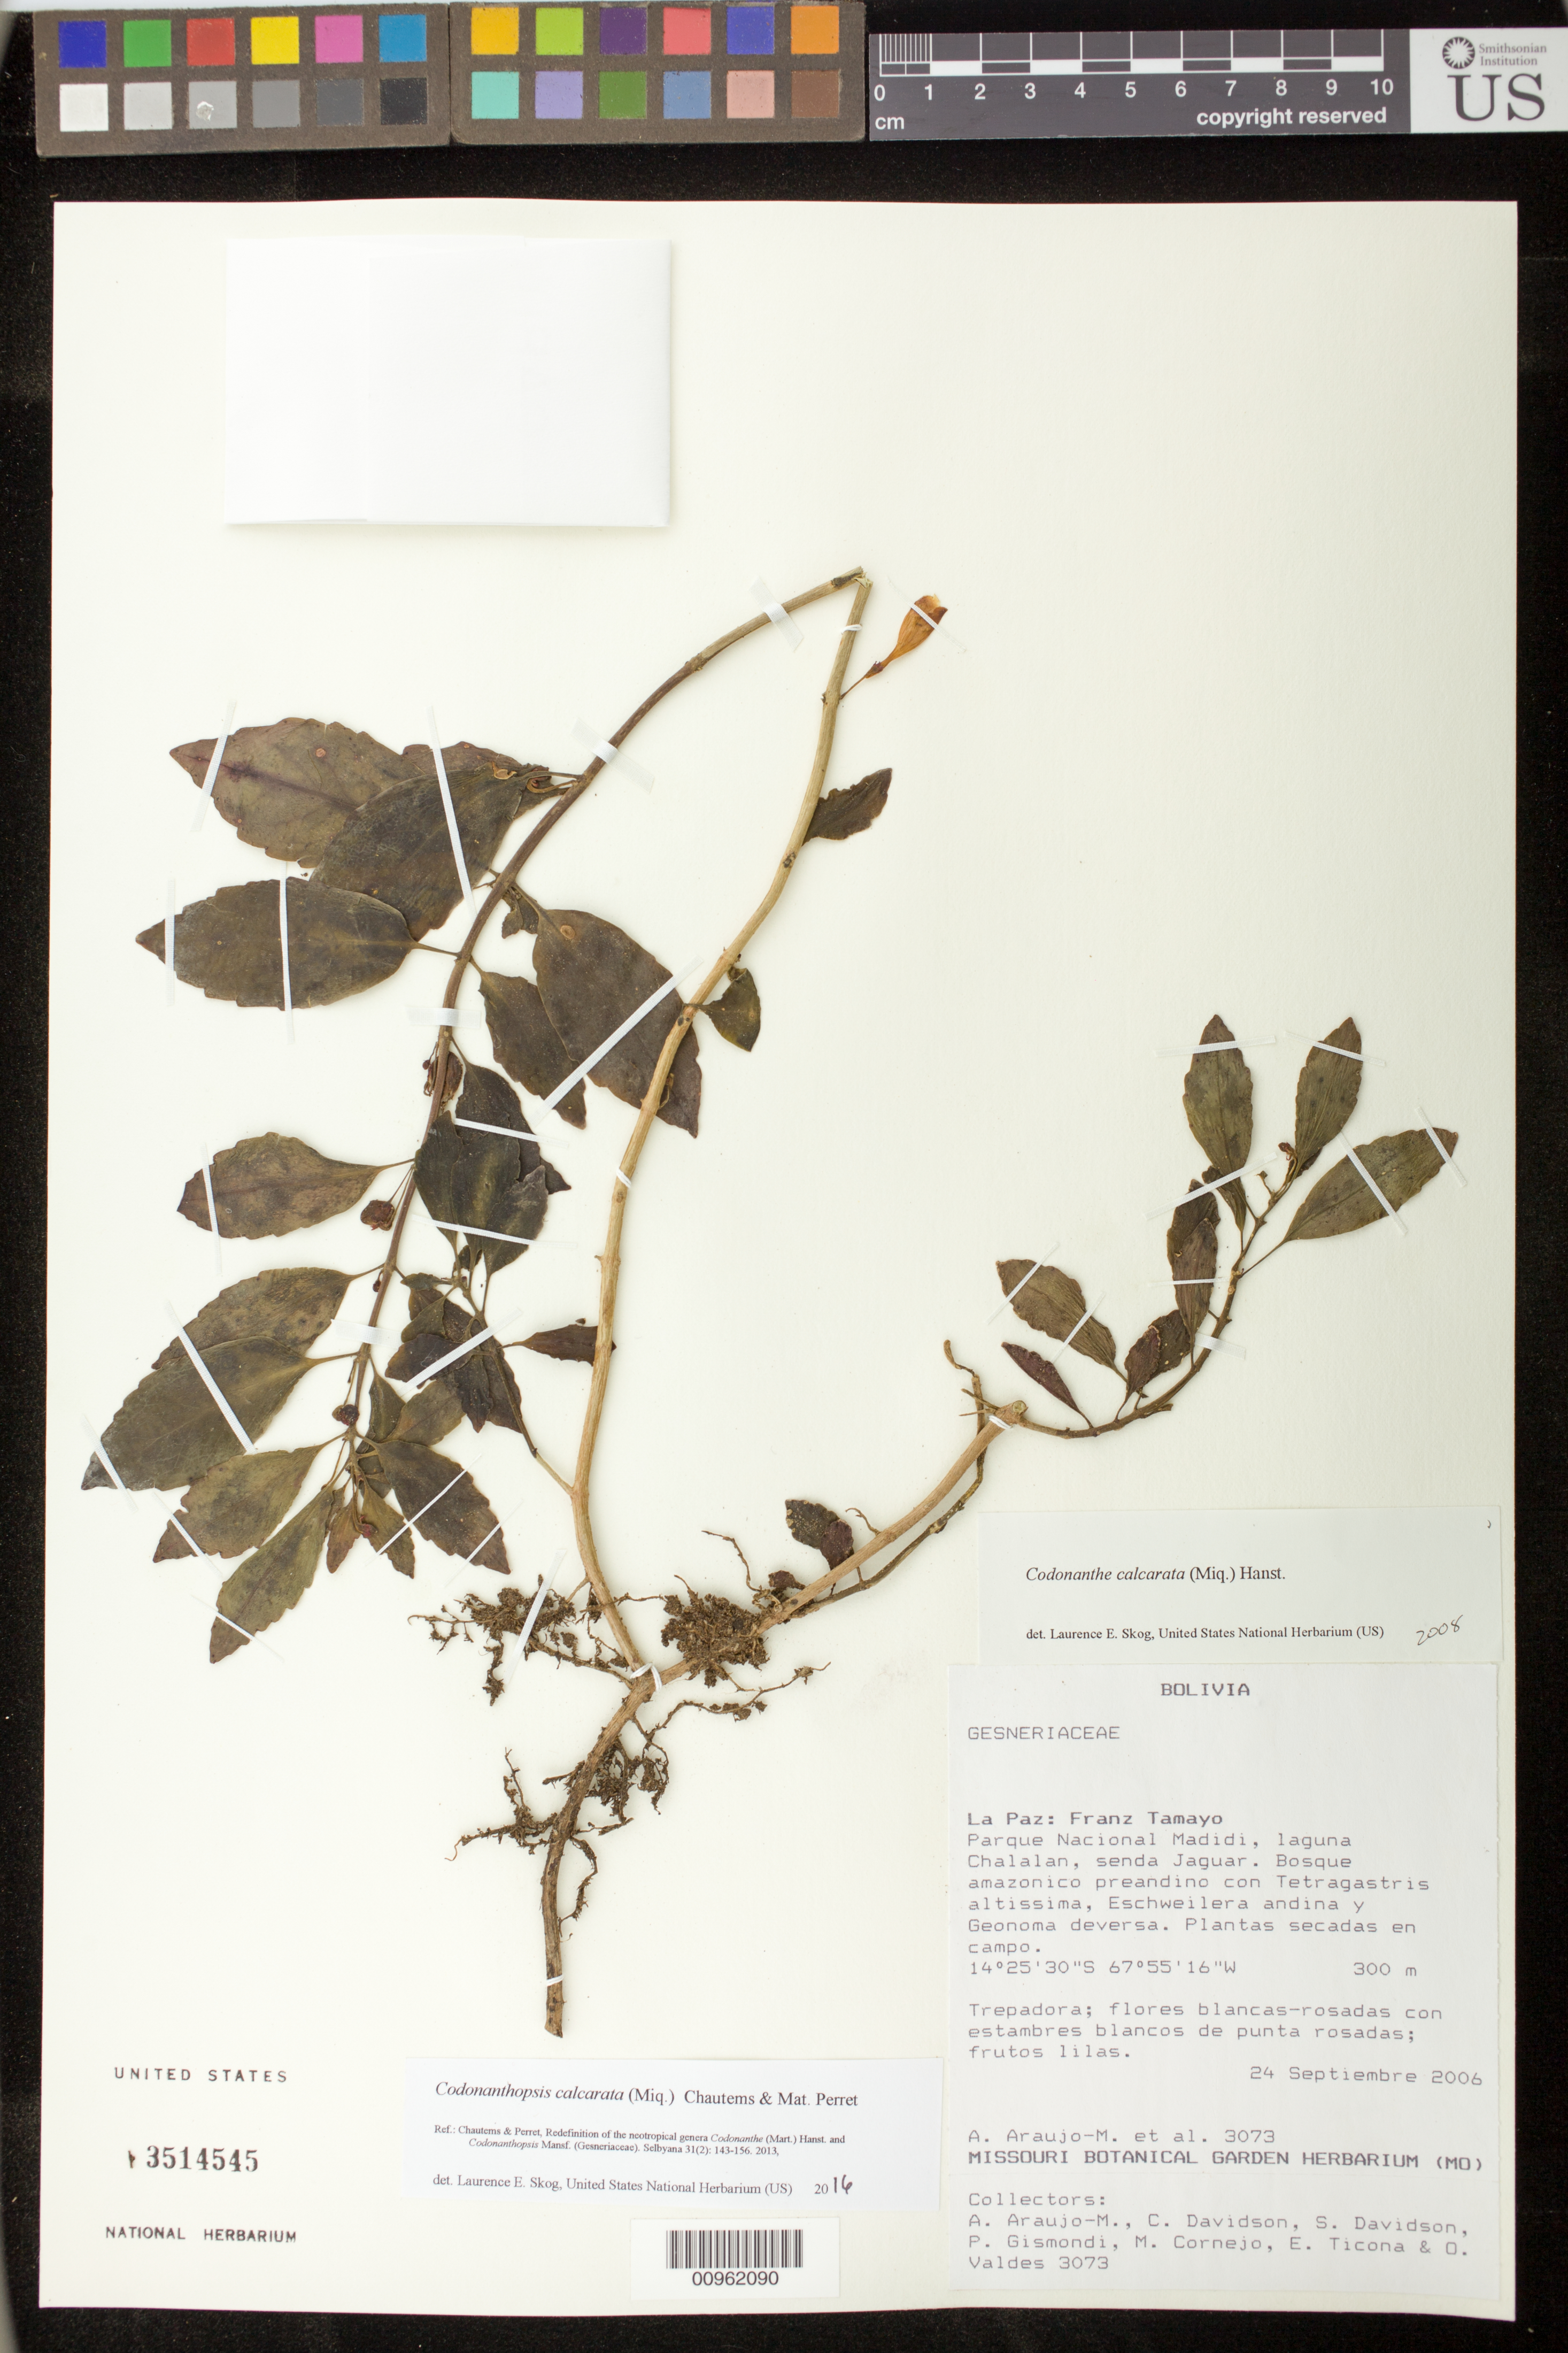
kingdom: Plantae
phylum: Tracheophyta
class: Magnoliopsida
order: Lamiales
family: Gesneriaceae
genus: Codonanthopsis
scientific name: Codonanthopsis calcarata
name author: (Miq.) Chautems & Mat.Perret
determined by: Skog, Laurence E.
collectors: A. Araujo-M. & et al.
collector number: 3073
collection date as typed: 24 Sep 2006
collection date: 2006-09-24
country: Bolivia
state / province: La Paz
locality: La Paz: Franz Tamayo. Parque Nacional Madidi, laguna Chalalan, senda Jaguar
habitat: Bosque amazonico preandino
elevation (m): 300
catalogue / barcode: US 3514545